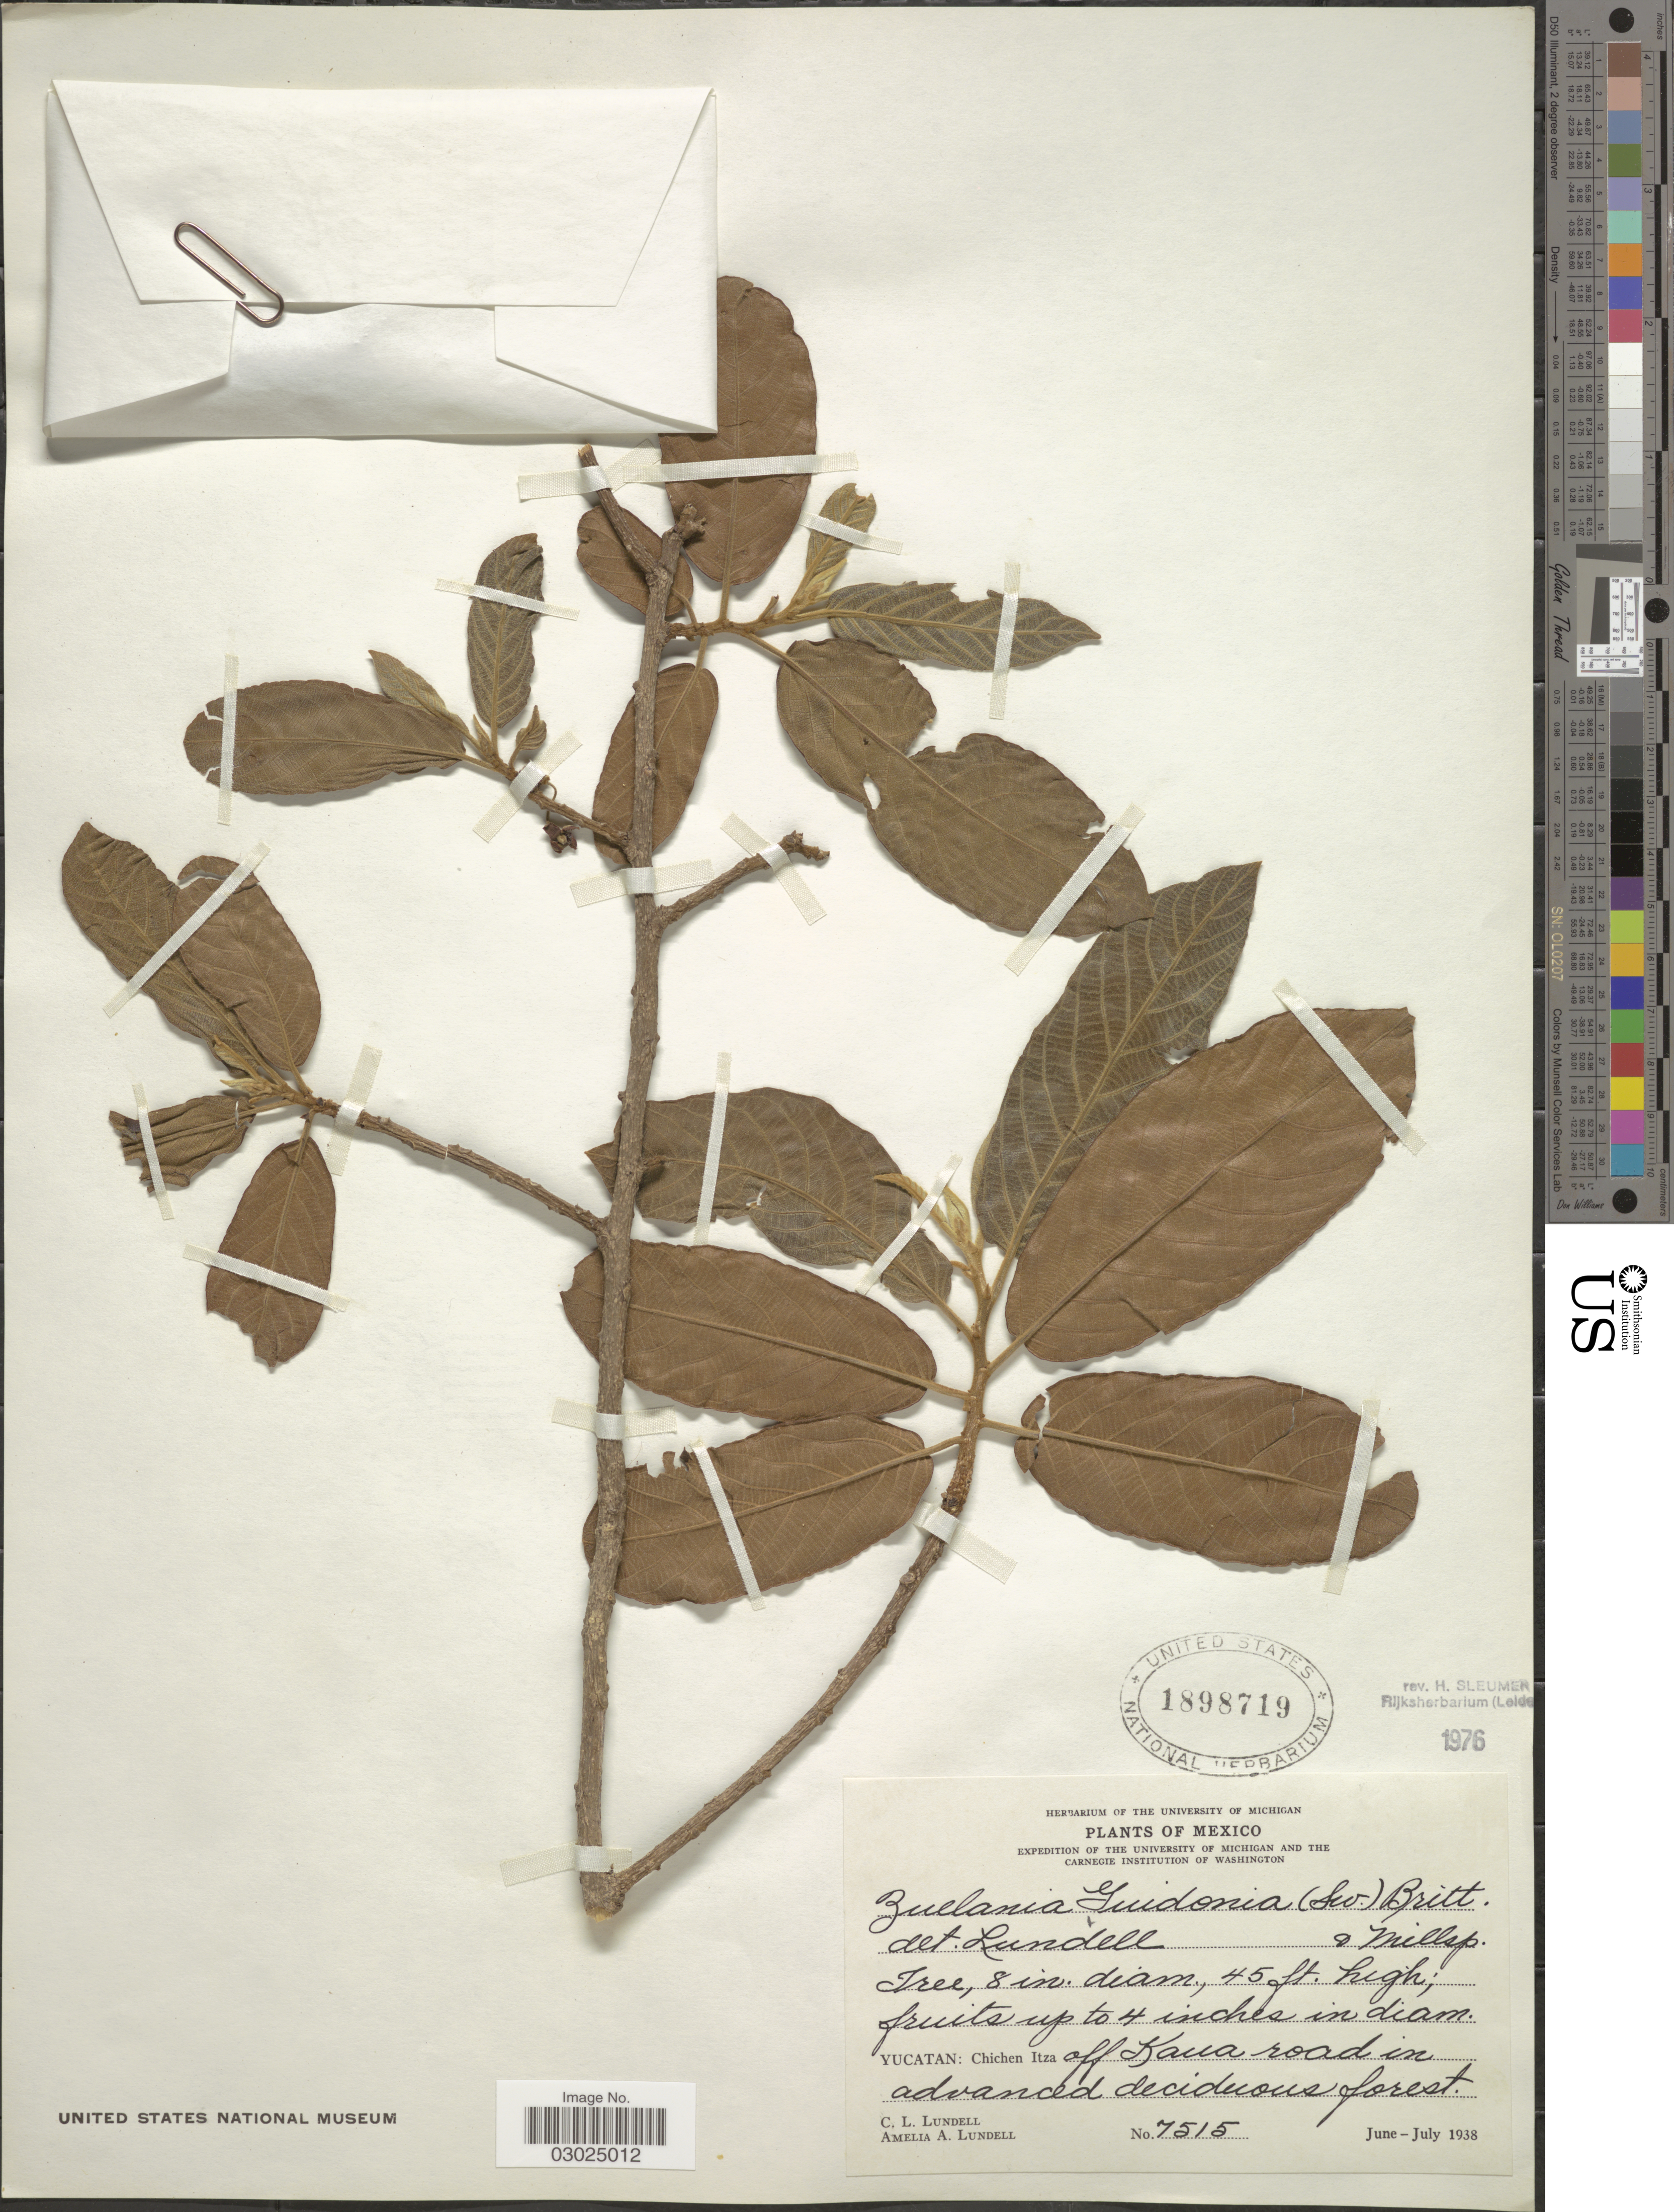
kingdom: Plantae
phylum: Tracheophyta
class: Magnoliopsida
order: Malpighiales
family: Salicaceae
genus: Casearia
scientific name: Casearia laetioides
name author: (A. Rich.) Warb.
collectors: C. L. Lundell & A. A. Lundell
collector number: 7515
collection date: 1938-06/1938-07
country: Mexico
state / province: Yucatán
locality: Yucatan: Chichen Itza aff. Kaua road in advanced deciduous forest.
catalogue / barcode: US 1898719